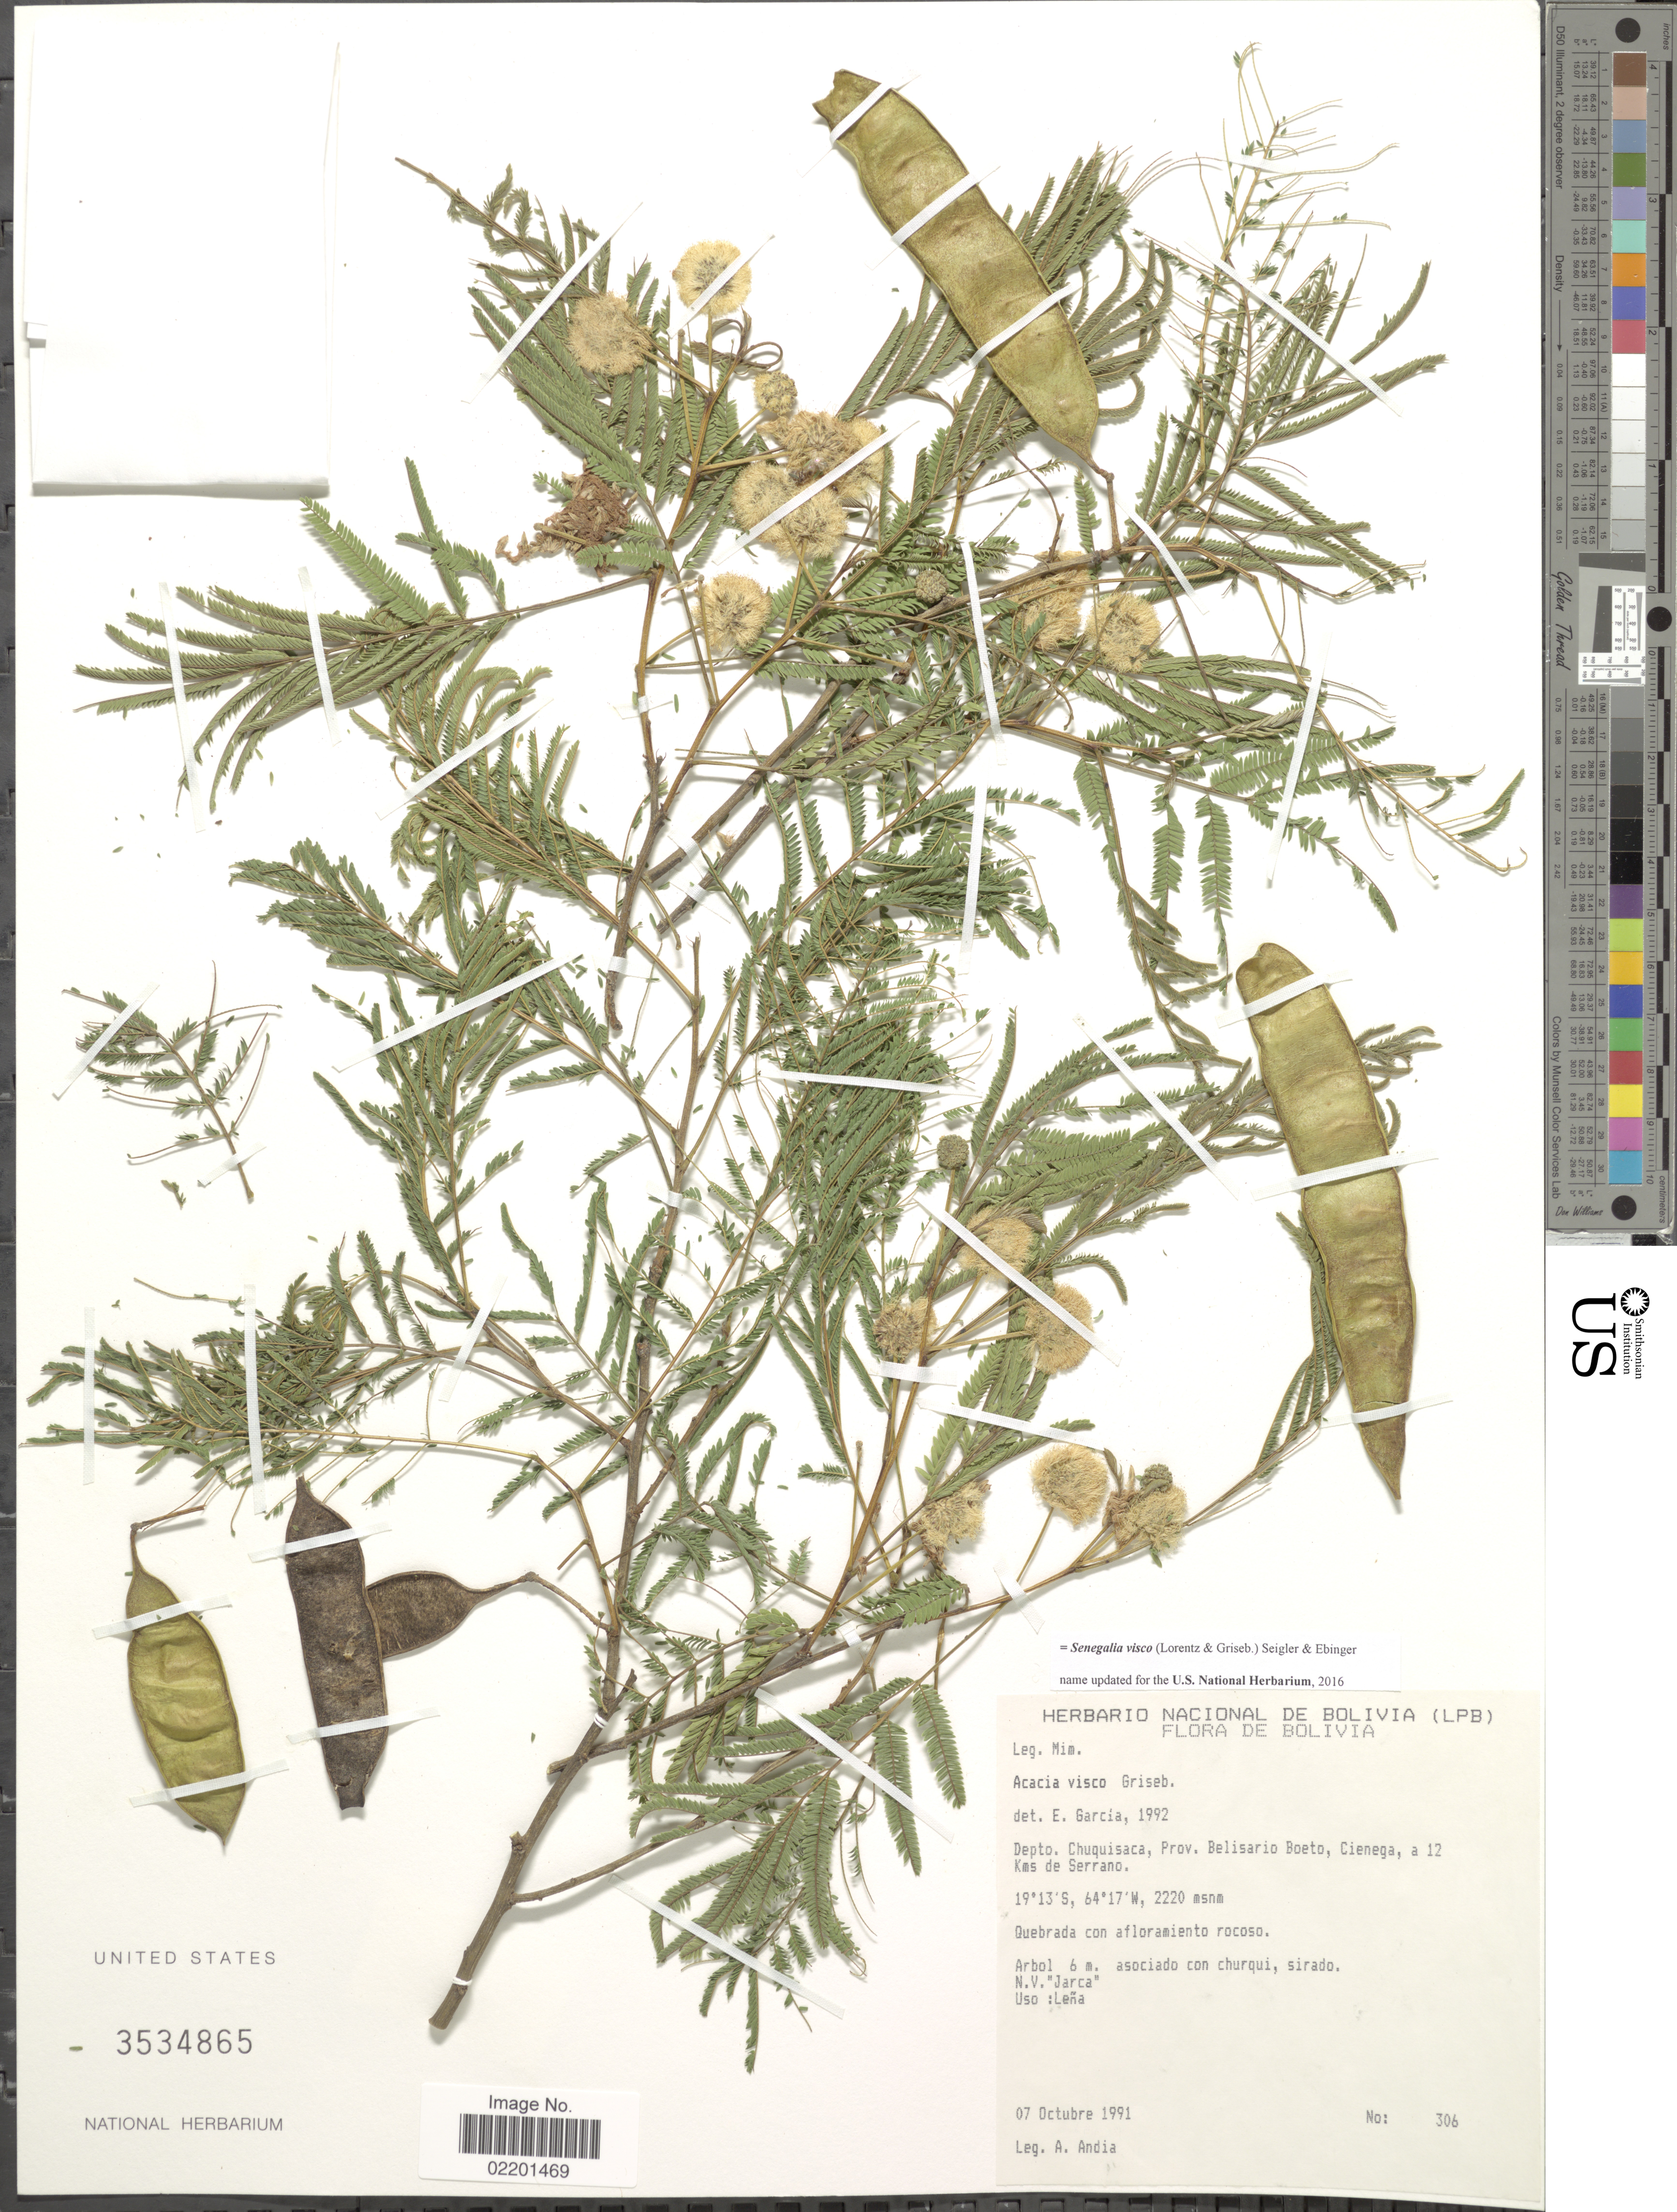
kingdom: Plantae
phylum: Tracheophyta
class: Magnoliopsida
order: Fabales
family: Fabaceae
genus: Parasenegalia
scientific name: Parasenegalia visco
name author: (Lorentz ex Griseb.) Seigler & Ebinger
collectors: A. Andia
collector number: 306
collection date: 1991-10-07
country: Bolivia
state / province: Chuquisaca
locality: Depto. Chuquisaca, Prov. Belisario Boeto, Cienega,, a 12 Kms de Serrano.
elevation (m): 2220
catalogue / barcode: US 3534865